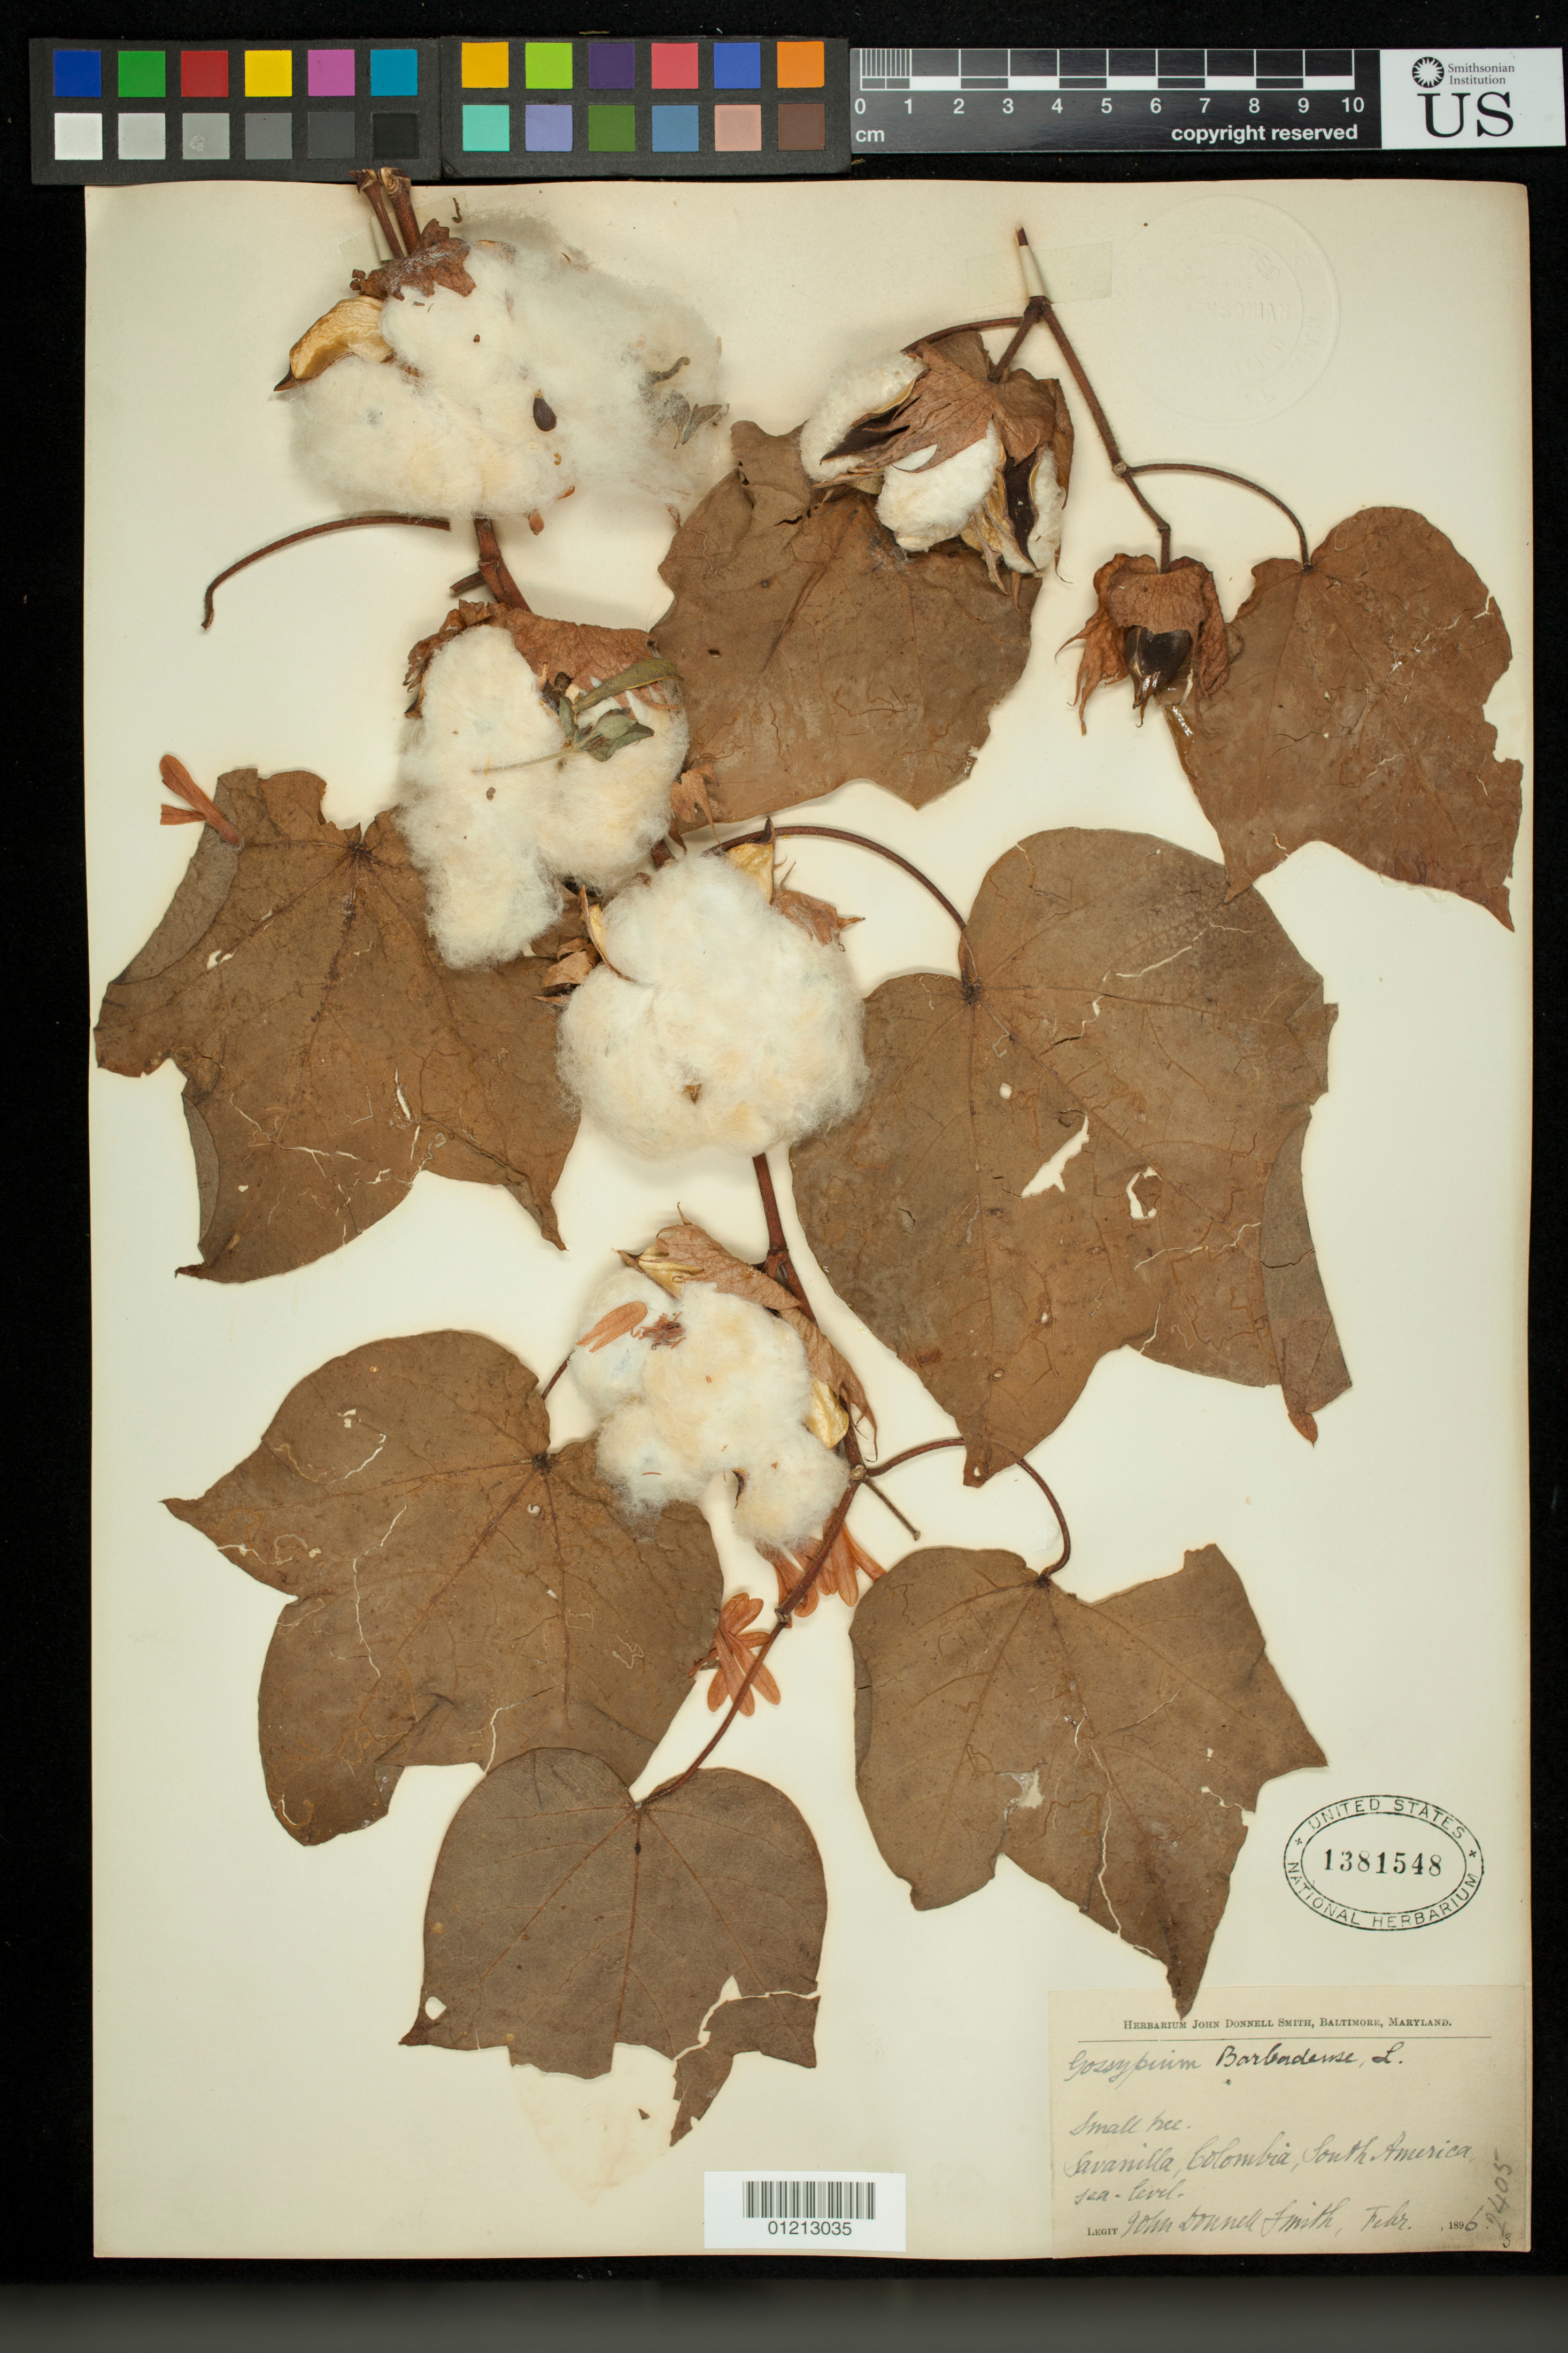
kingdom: Plantae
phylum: Tracheophyta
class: Magnoliopsida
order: Malvales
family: Malvaceae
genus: Gossypium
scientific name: Gossypium peruvianum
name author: Cav.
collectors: J. Donnell Smith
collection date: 1896-02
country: Colombia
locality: Savanilla, Colombia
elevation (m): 0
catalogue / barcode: US 1381548